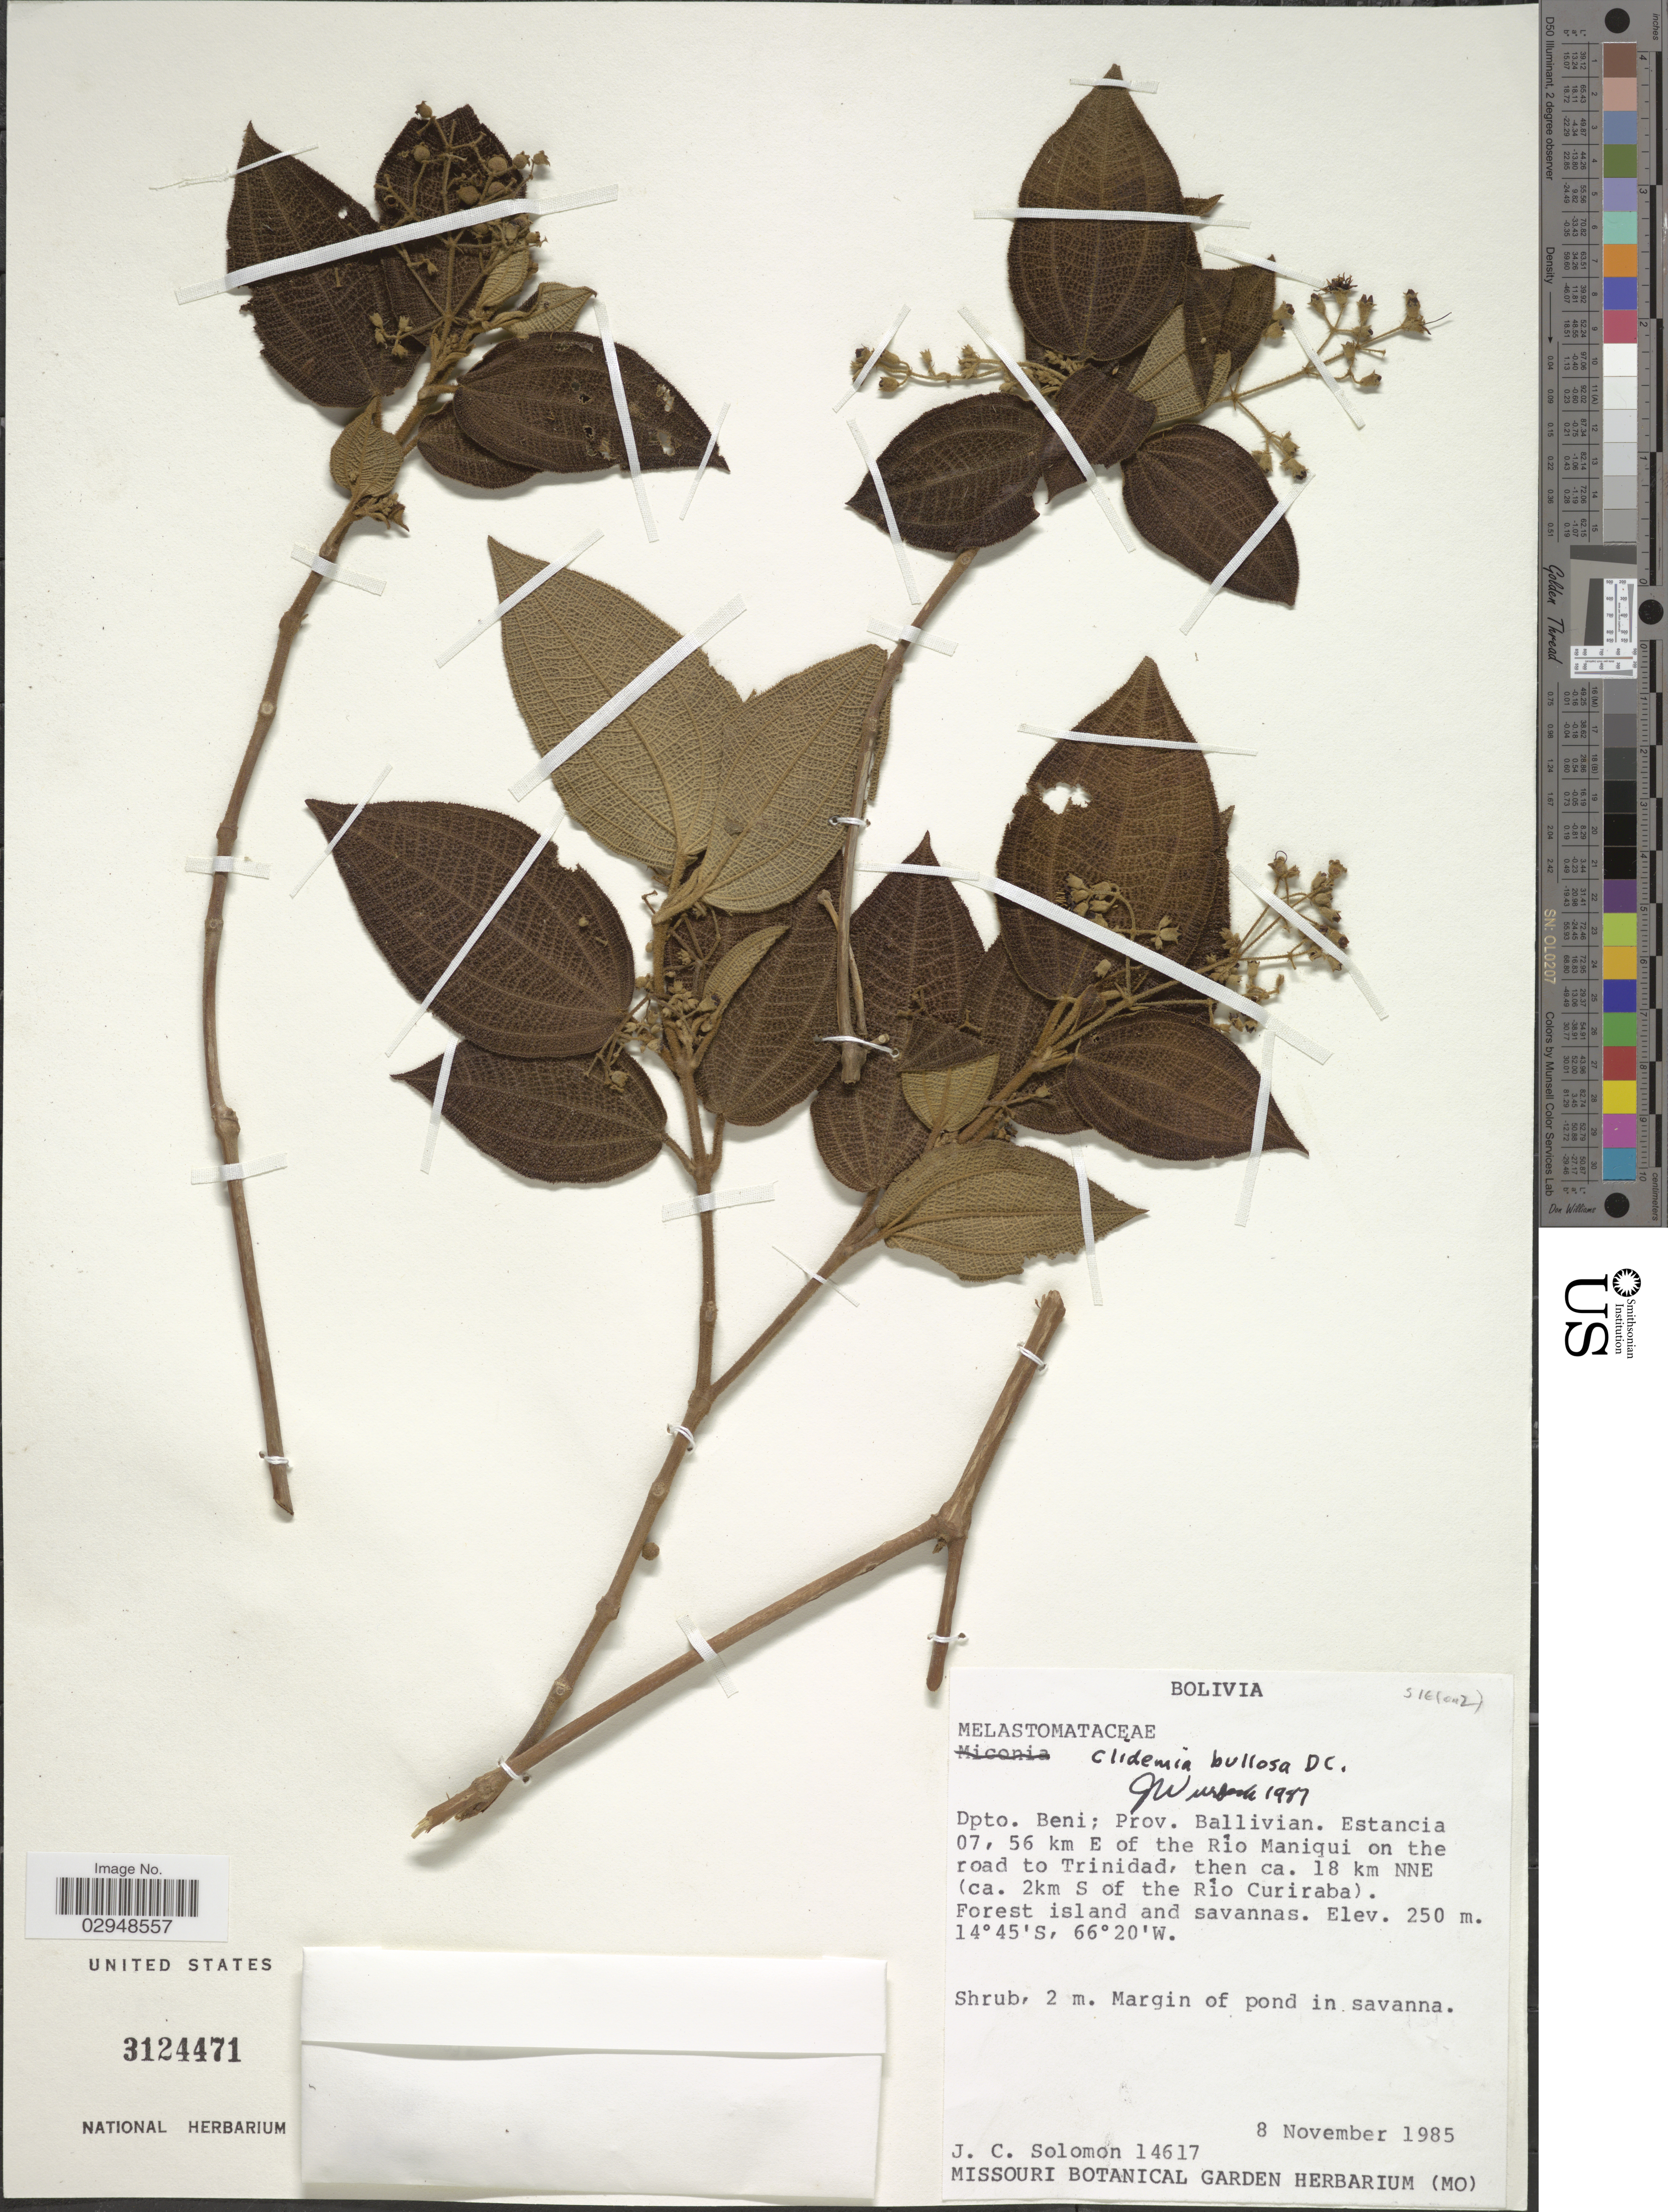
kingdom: Plantae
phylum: Tracheophyta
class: Magnoliopsida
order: Myrtales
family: Melastomataceae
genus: Clidemia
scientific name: Clidemia bullosa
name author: DC.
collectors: J. C. Solomon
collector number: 14617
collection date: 1985-11-08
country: Bolivia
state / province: Beni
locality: Dpto. Beni; Prov. Ballivian. Estancia 07, 56 km E of the Río Maniqui on the road to Trinidad, then ca. 18 km NNE (ca. 2km S of the Río Curiraba).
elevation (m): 250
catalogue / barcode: US 3124471